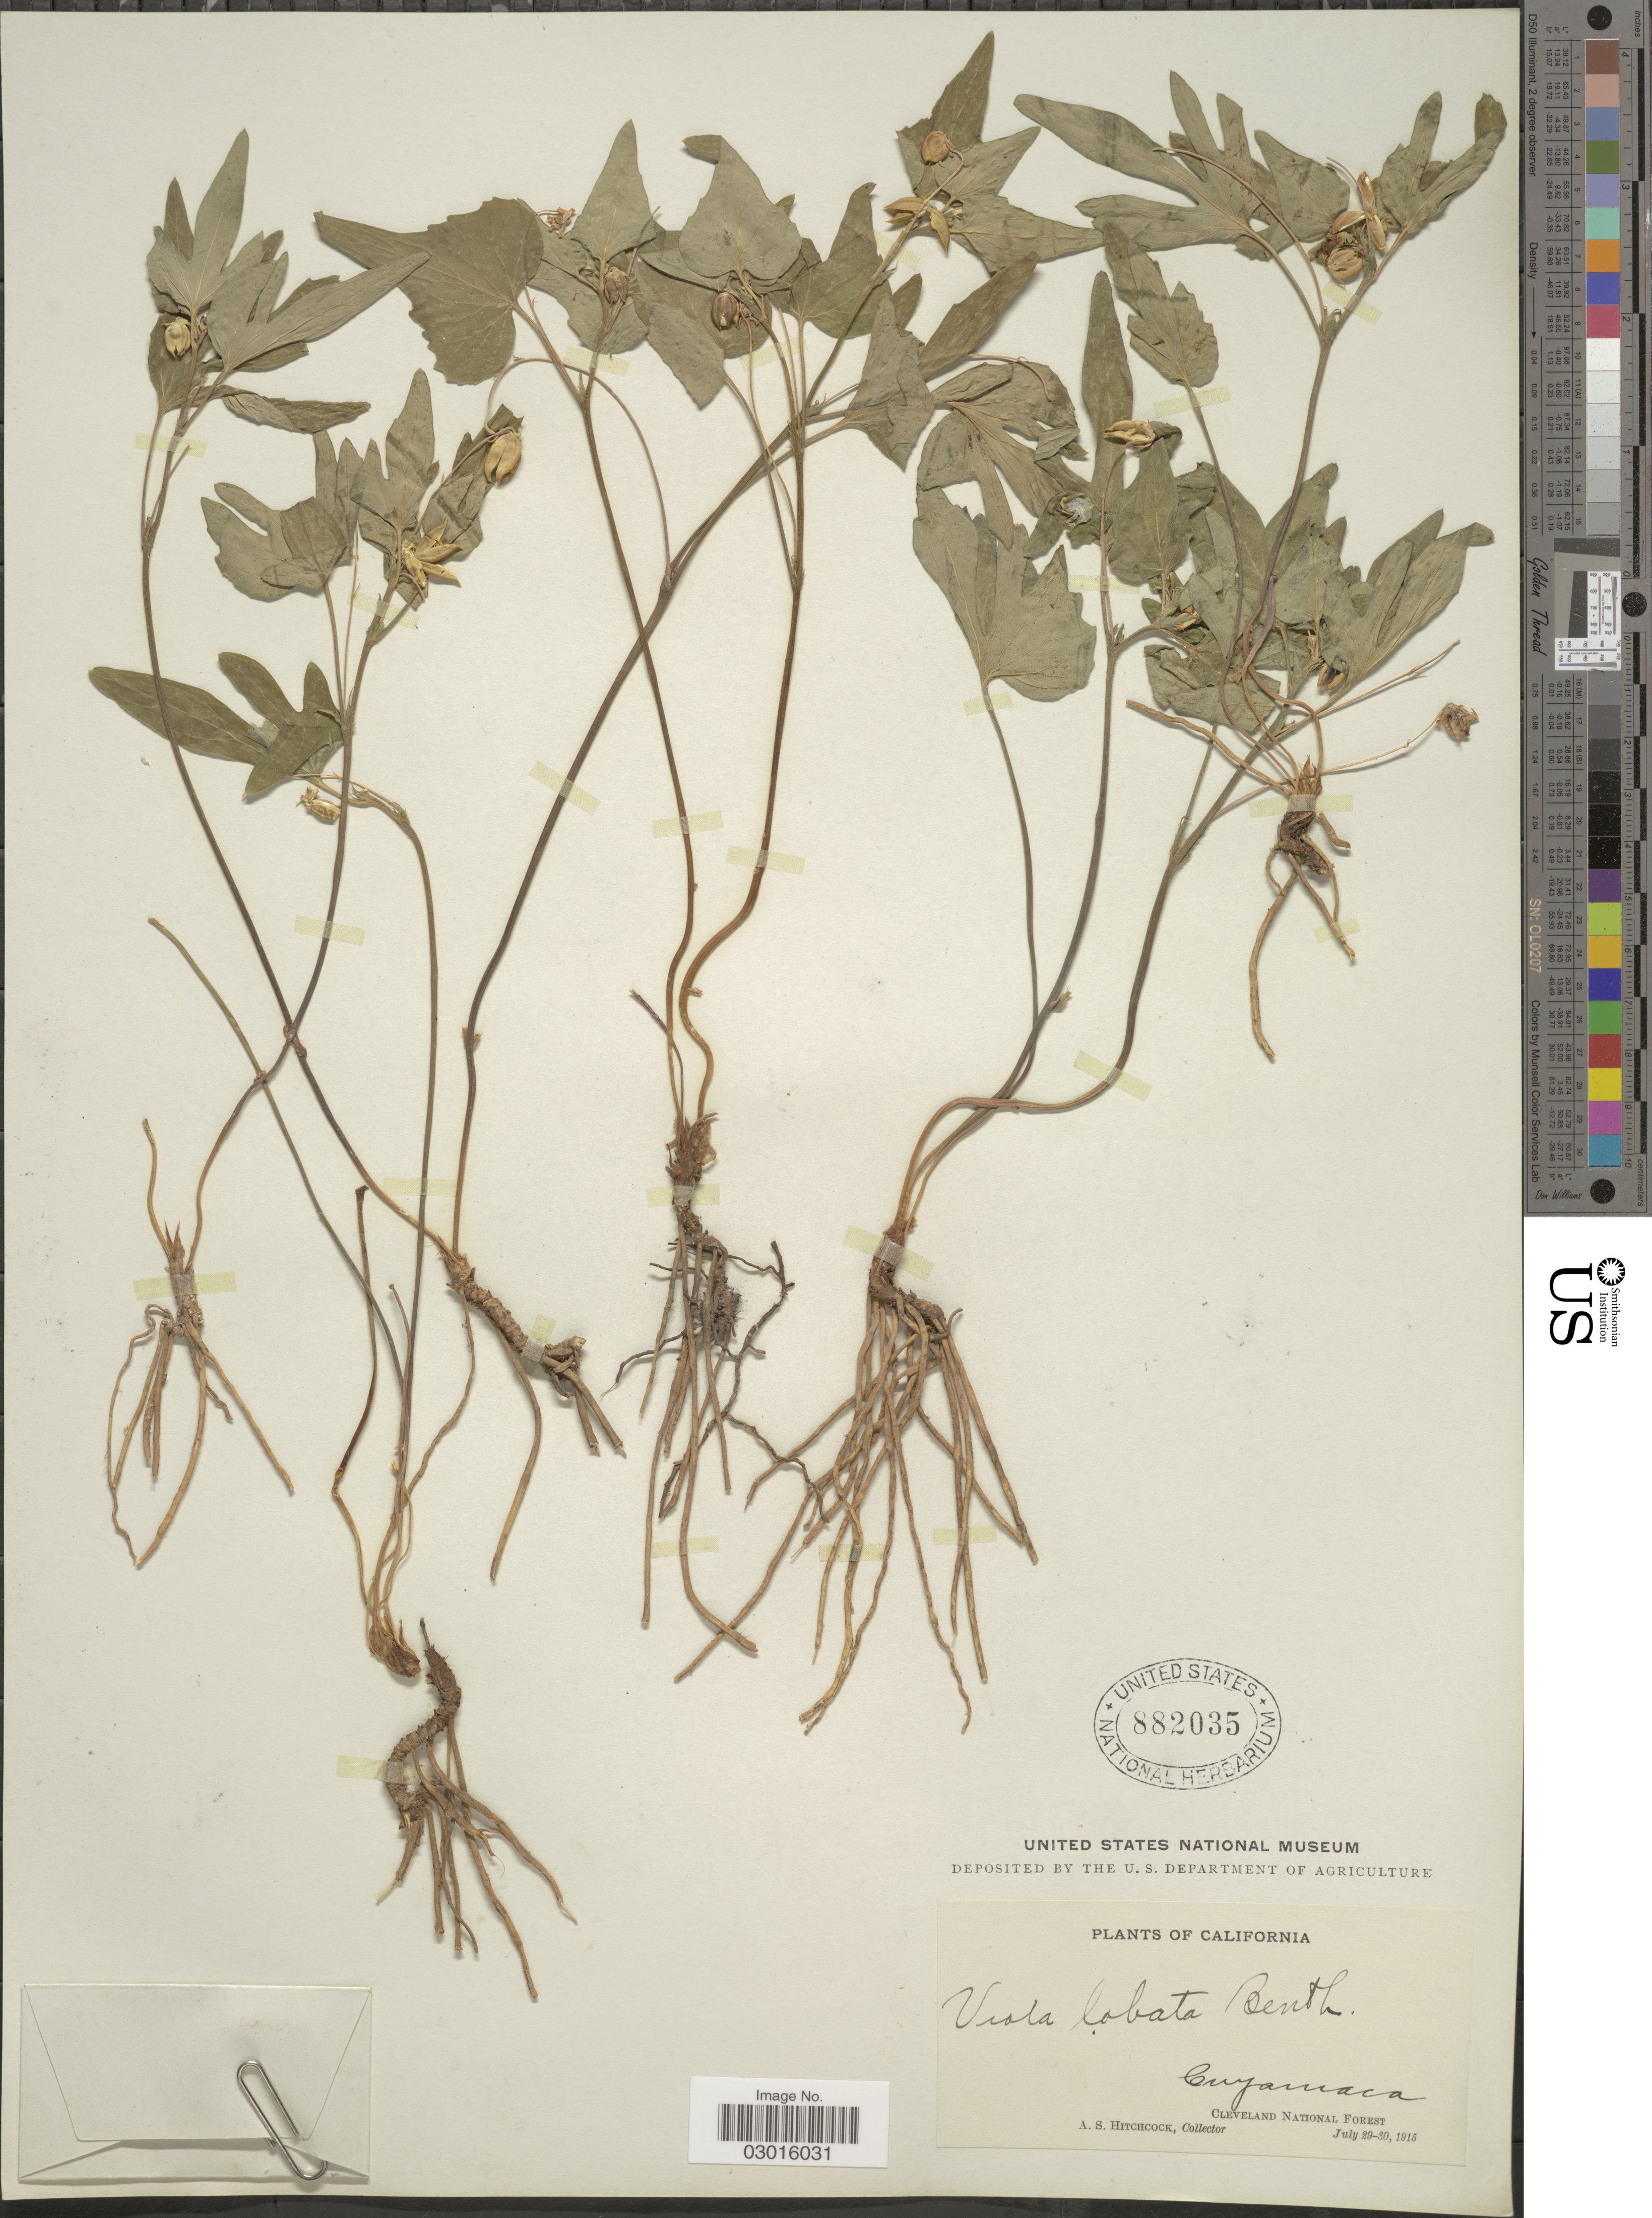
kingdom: Plantae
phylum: Tracheophyta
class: Magnoliopsida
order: Malpighiales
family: Violaceae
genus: Viola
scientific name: Viola lobata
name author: Benth.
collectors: A. S. Hitchcock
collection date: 1915-07-29/1915-07-30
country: United States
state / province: California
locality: Cuyamaca, Cleveland National Forest.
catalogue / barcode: US 882035